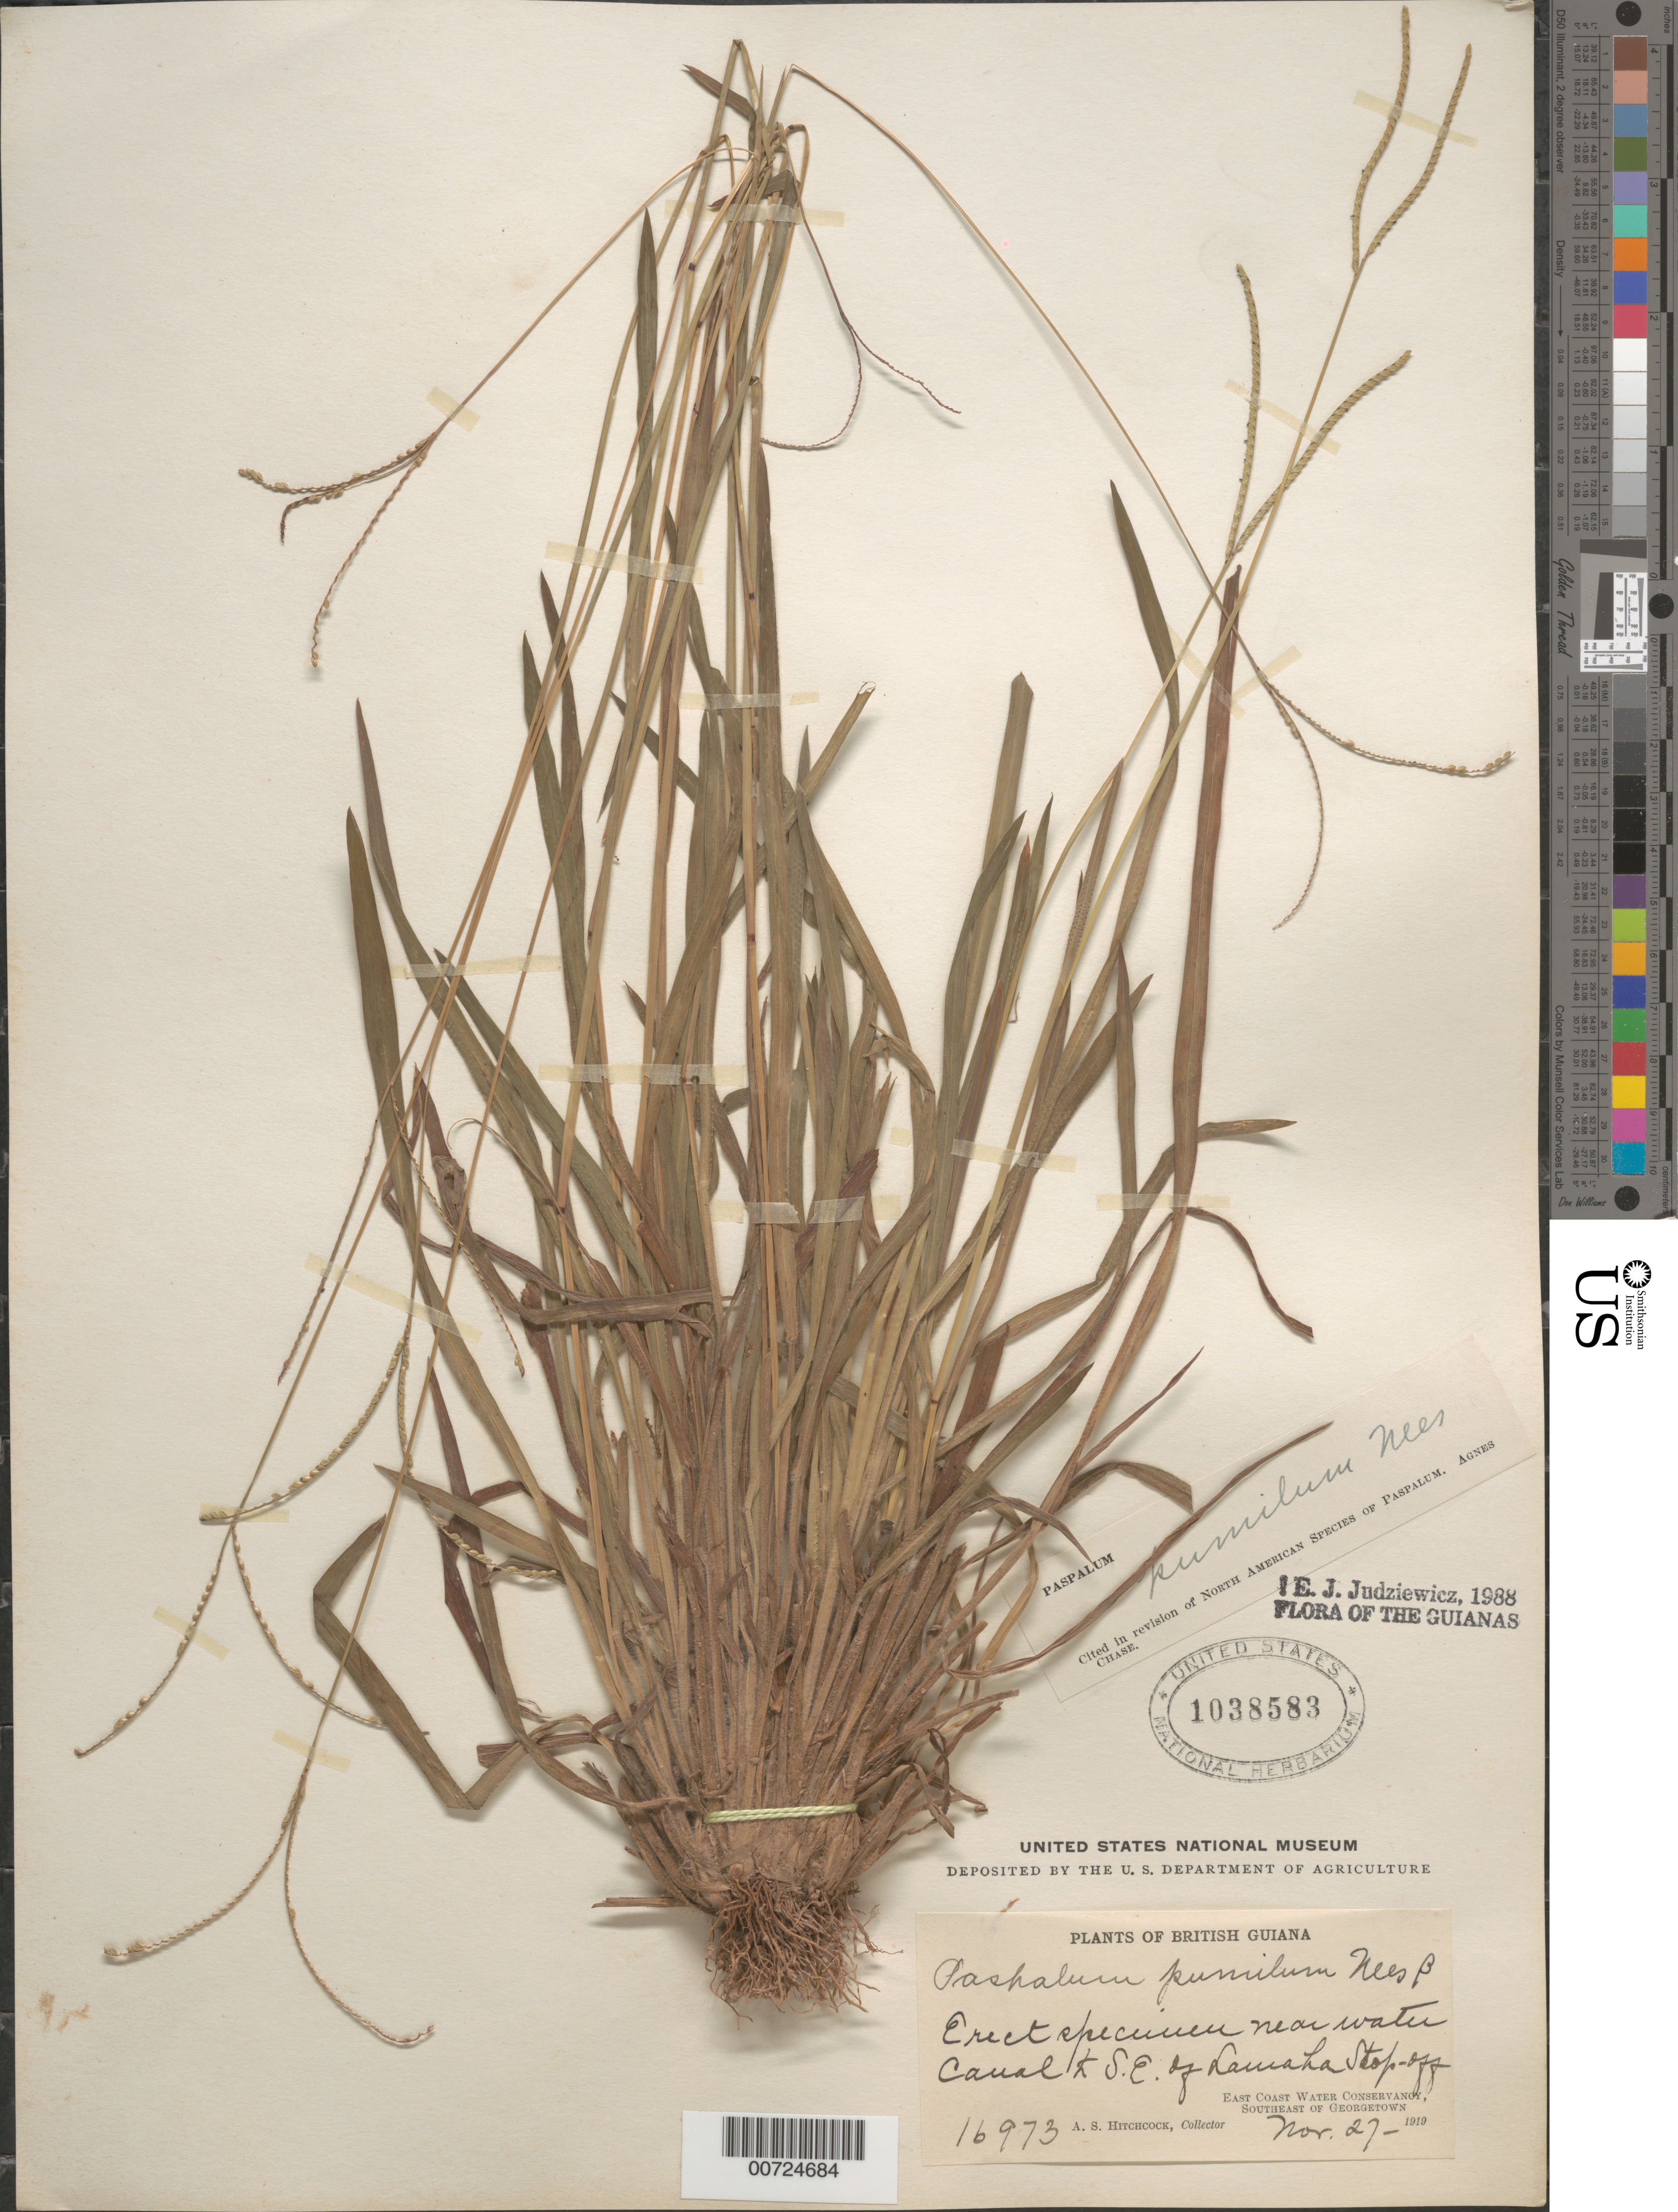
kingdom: Plantae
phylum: Tracheophyta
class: Liliopsida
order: Poales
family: Poaceae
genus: Paspalum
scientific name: Paspalum pumilum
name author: Nees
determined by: Judziewicz, E. J.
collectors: A. S. Hitchcock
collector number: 16973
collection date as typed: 27-Nov-19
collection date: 1919-11-27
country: Guyana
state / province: Demerara-Mahaica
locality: Georgetown, SE of, East Coast Water Conservancy; canal SE of Lamaha Stop-off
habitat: Near water canal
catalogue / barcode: US 1038583